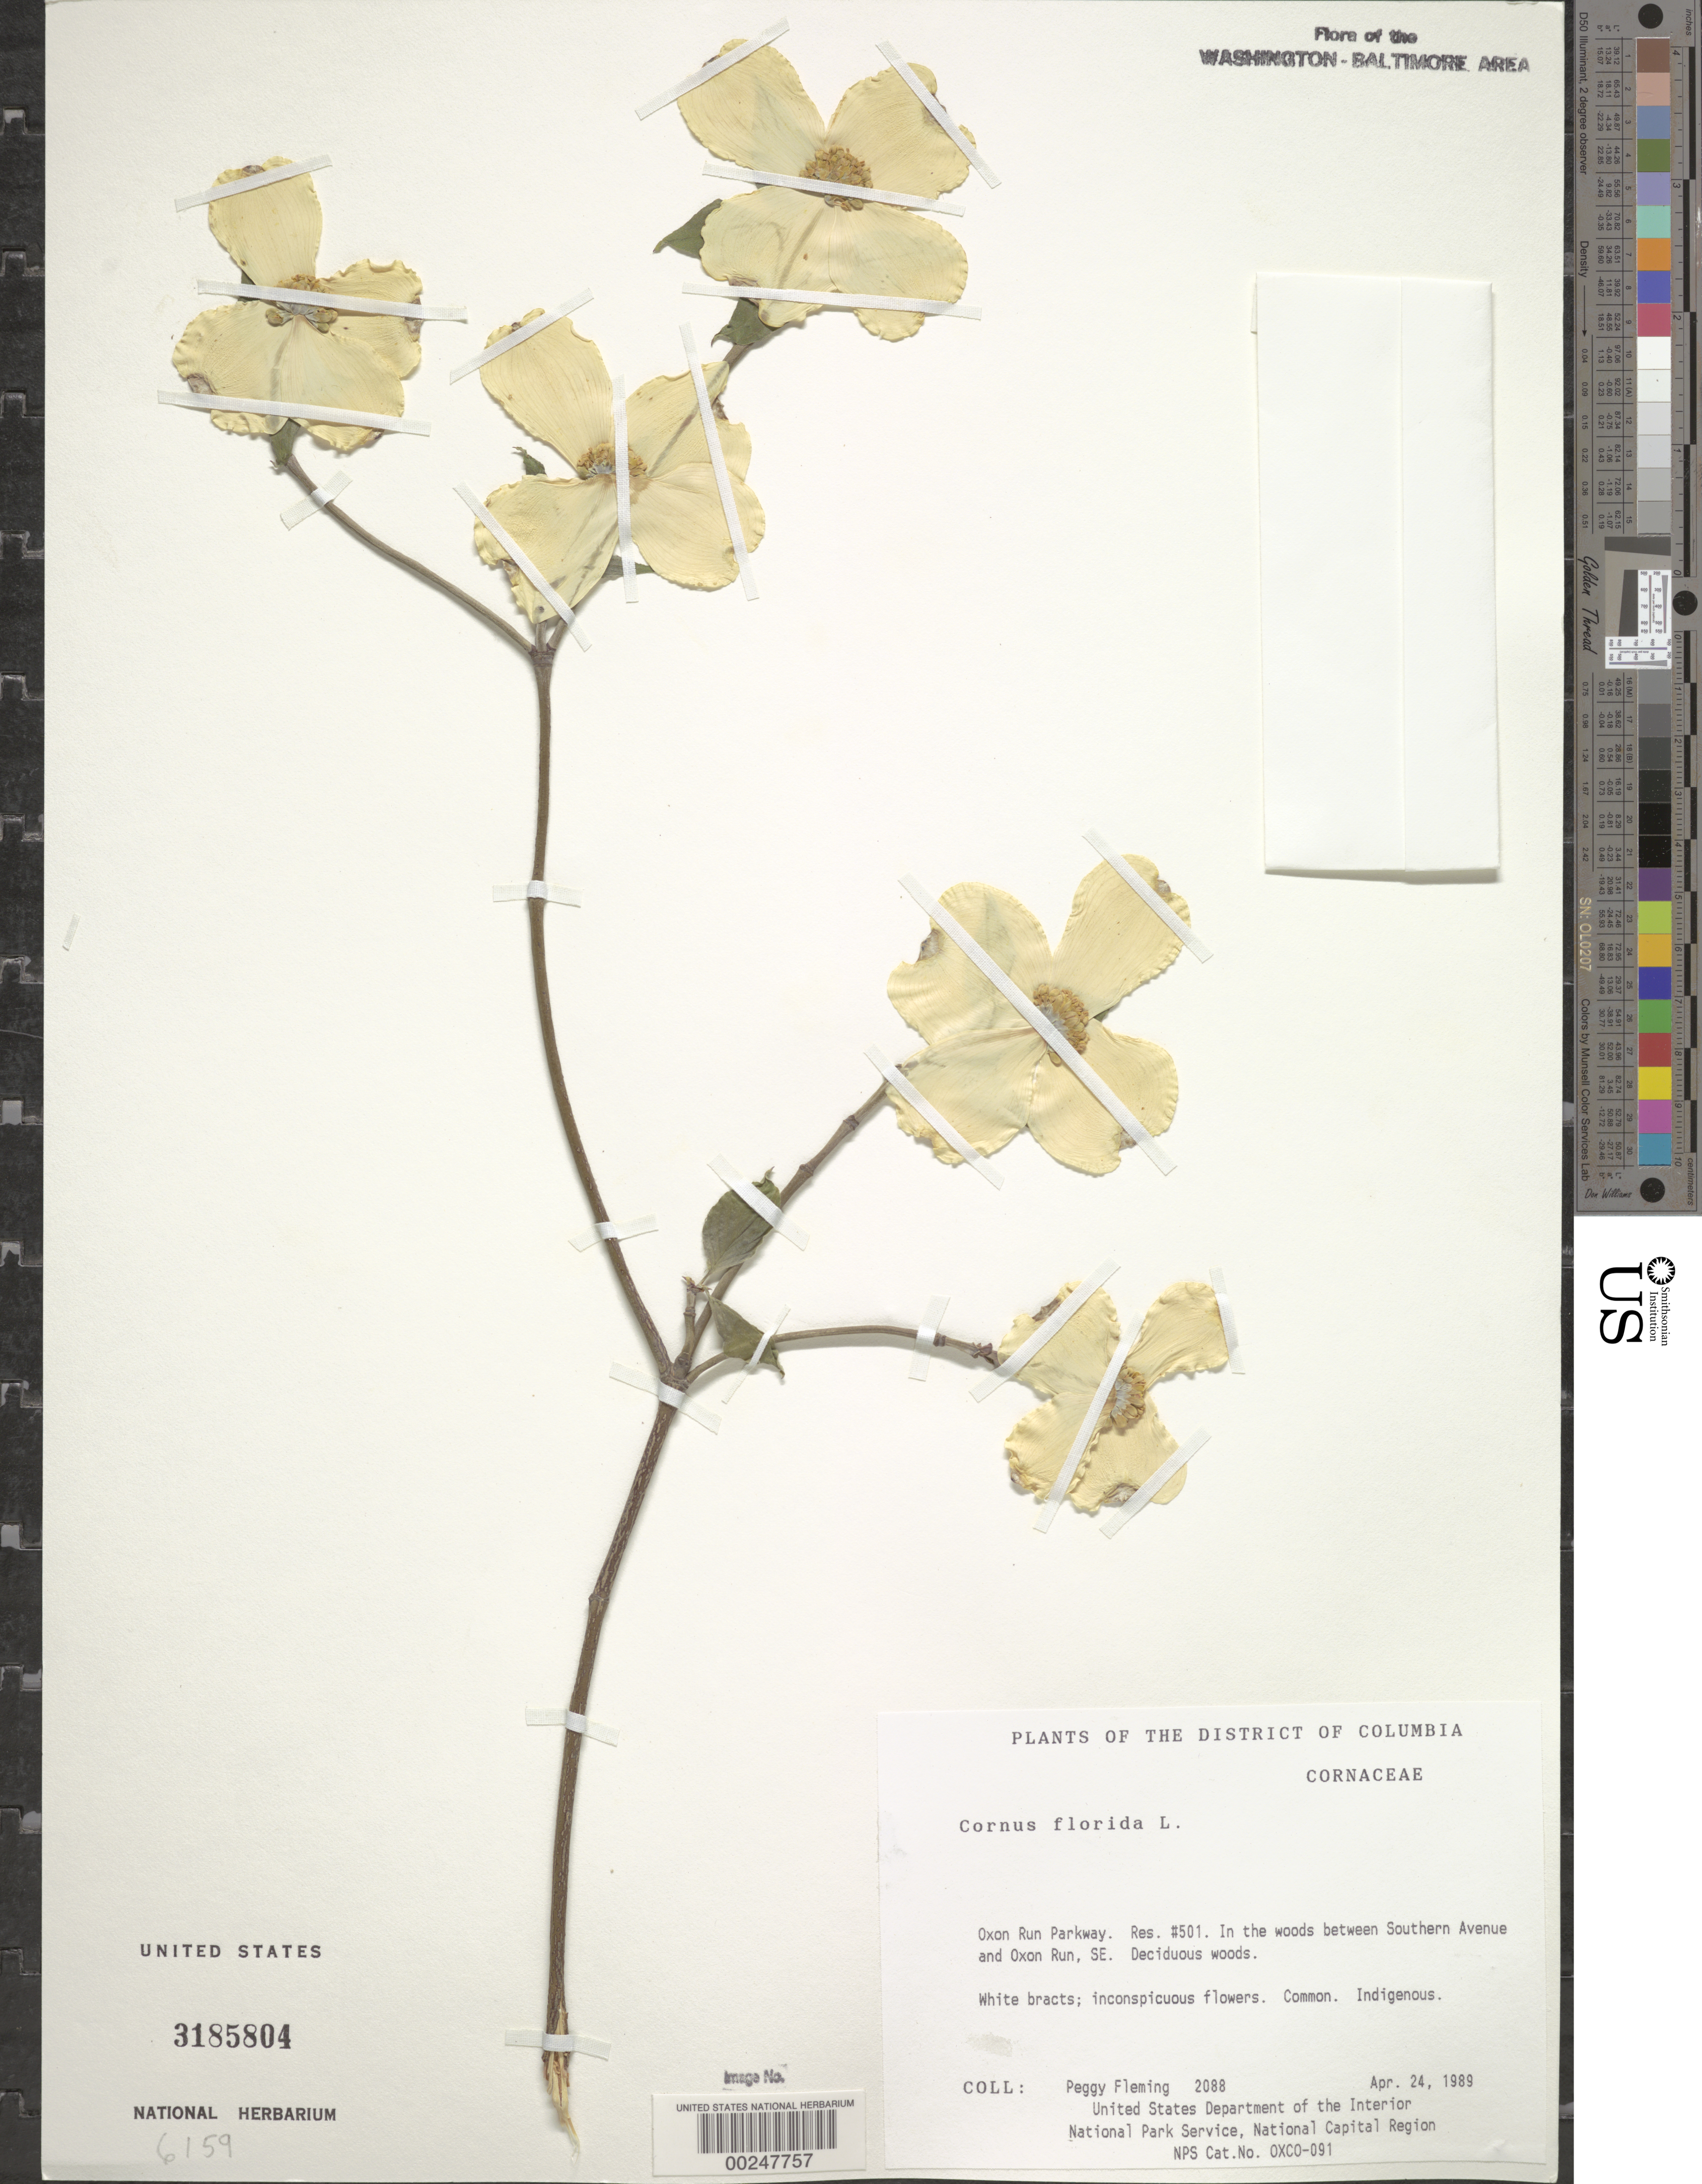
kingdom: Plantae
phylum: Tracheophyta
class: Magnoliopsida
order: Cornales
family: Cornaceae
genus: Cornus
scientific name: Cornus florida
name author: L.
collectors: P. Fleming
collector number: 2088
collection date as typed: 24 Apr 1989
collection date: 1989-04-24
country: United States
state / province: District of Columbia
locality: Oxon Run Parkway, between Southern Ave. and Oxon Run, SE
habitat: Deciduous woods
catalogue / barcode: US 3185804